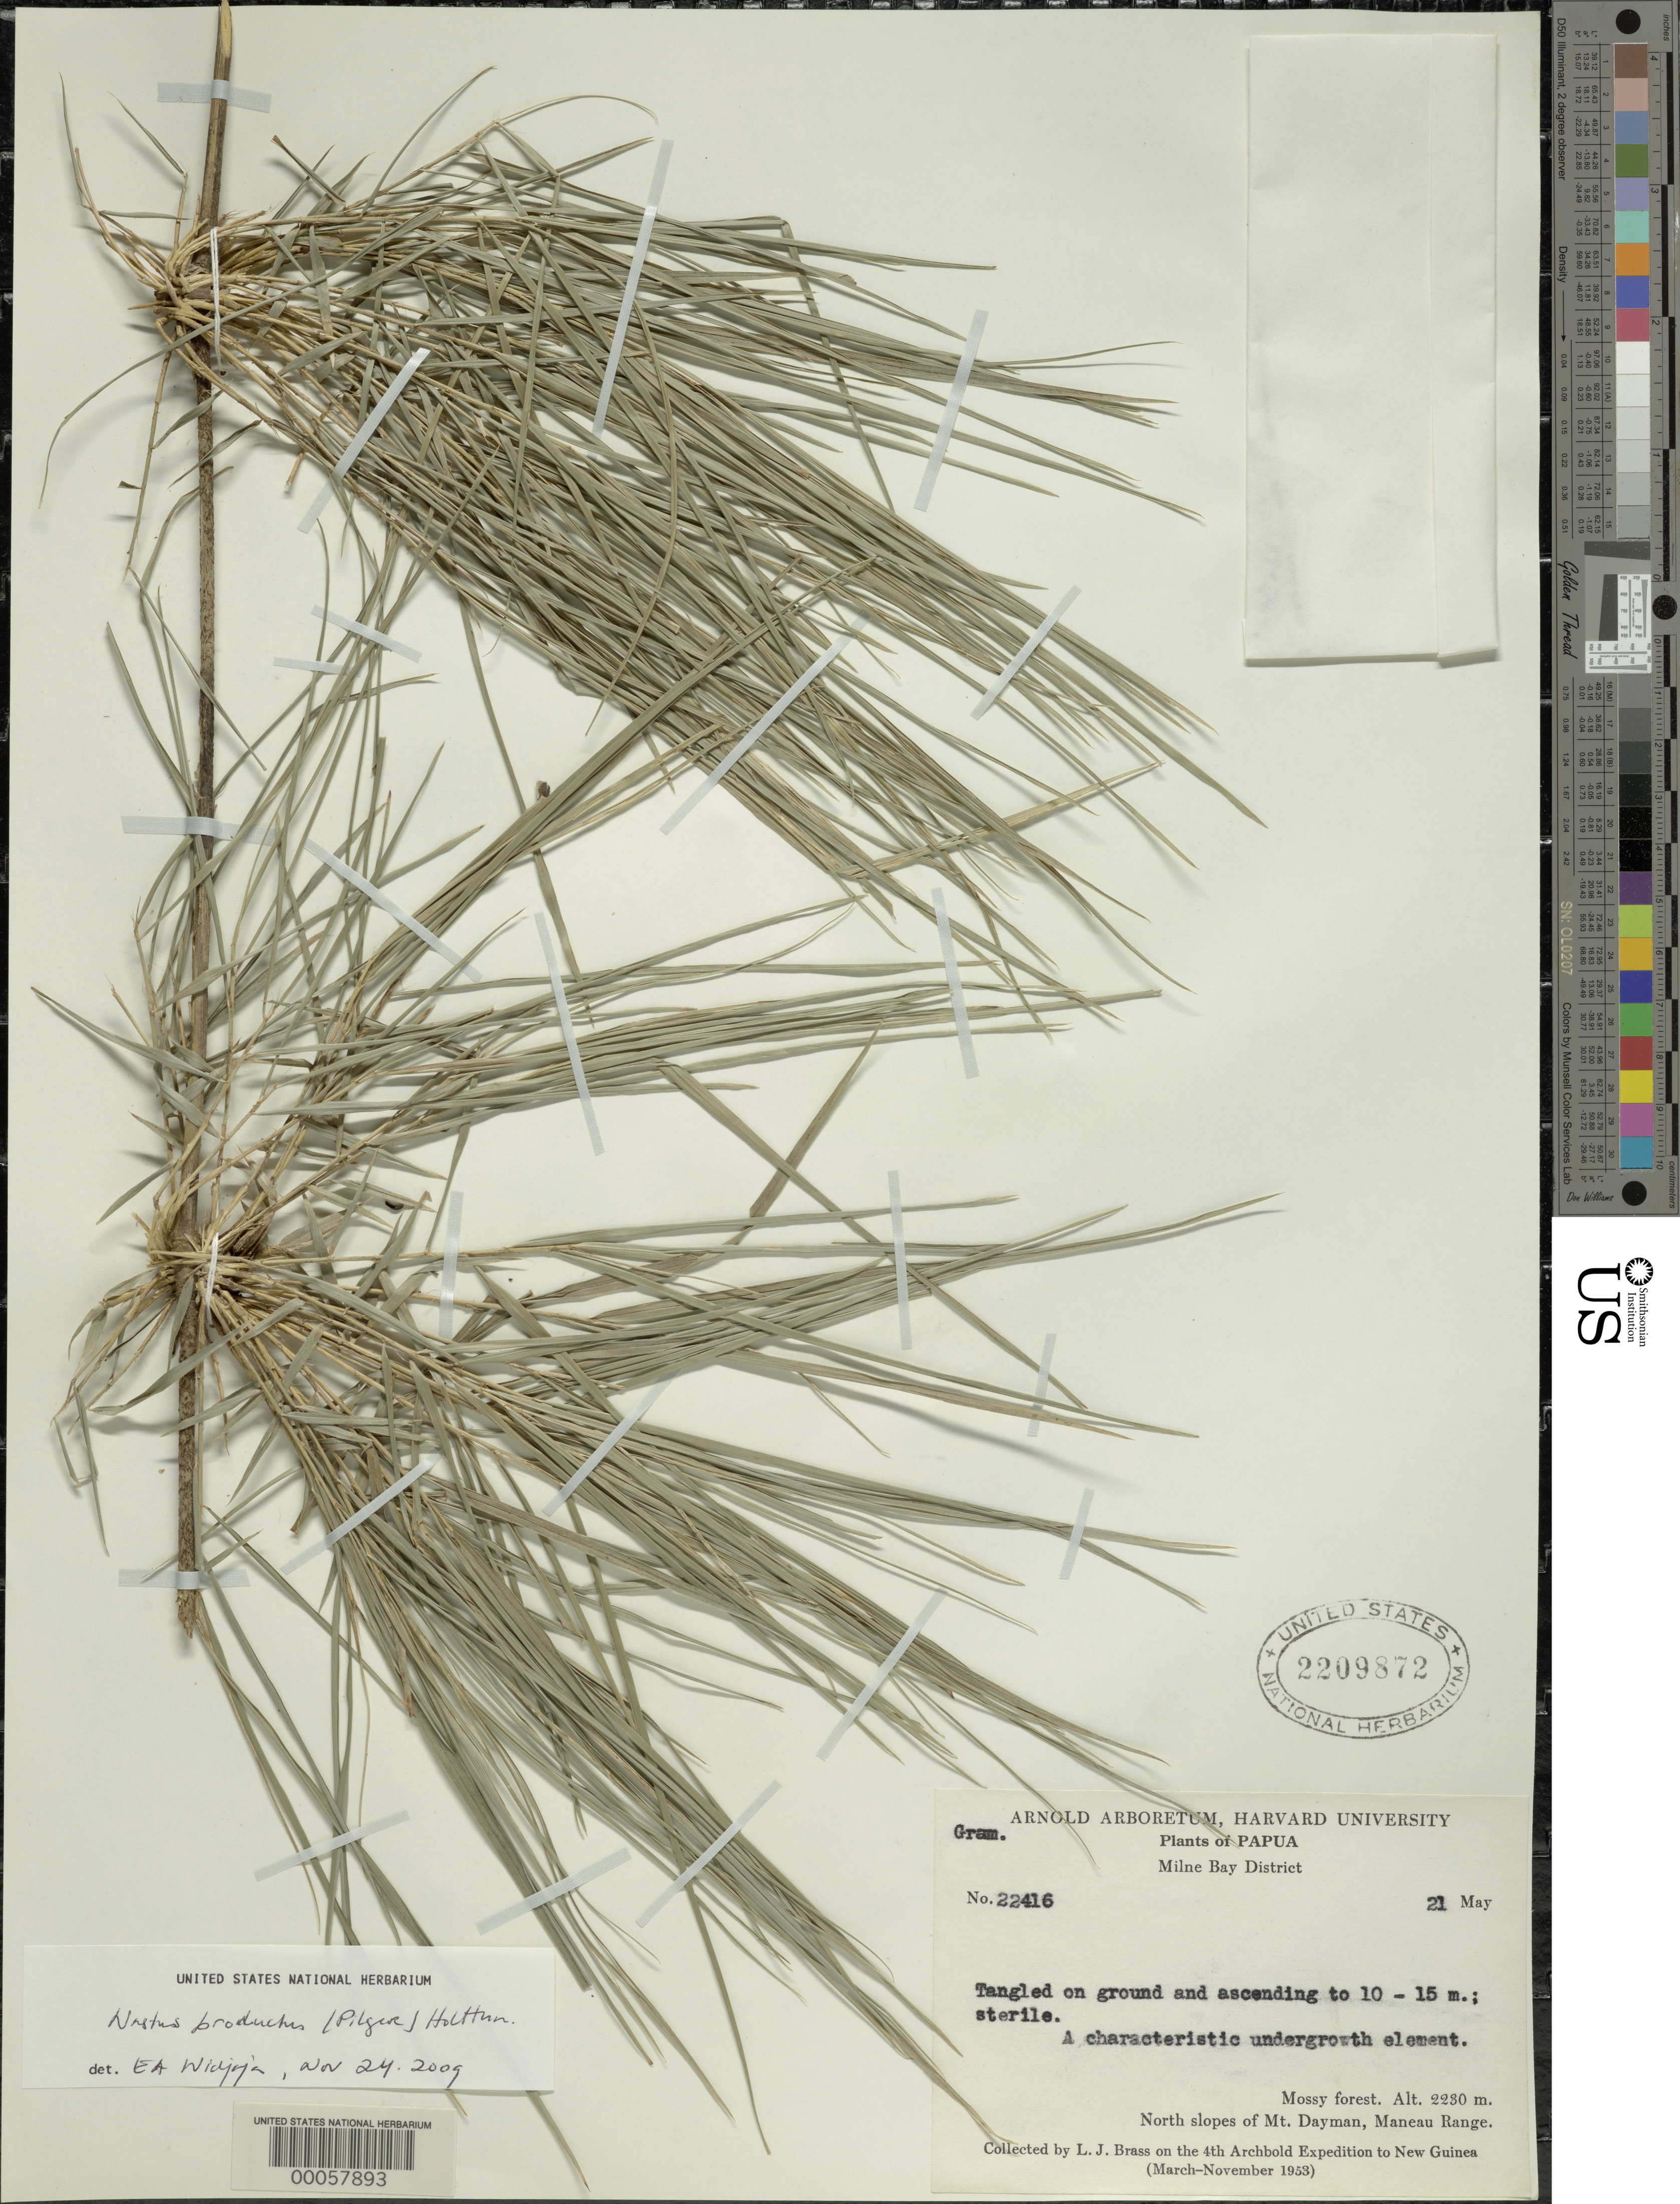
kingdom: Plantae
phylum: Tracheophyta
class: Liliopsida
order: Poales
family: Poaceae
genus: Nastus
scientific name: Nastus productus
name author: (Pilg.) Holttum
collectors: L. J. Brass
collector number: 22416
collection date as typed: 21 May 1953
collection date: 1953-05-21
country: Papua New Guinea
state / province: Milne Bay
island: New Guinea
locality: N slopes of Mt.Dayman, Maneau Range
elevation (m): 2230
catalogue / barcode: US 2209872